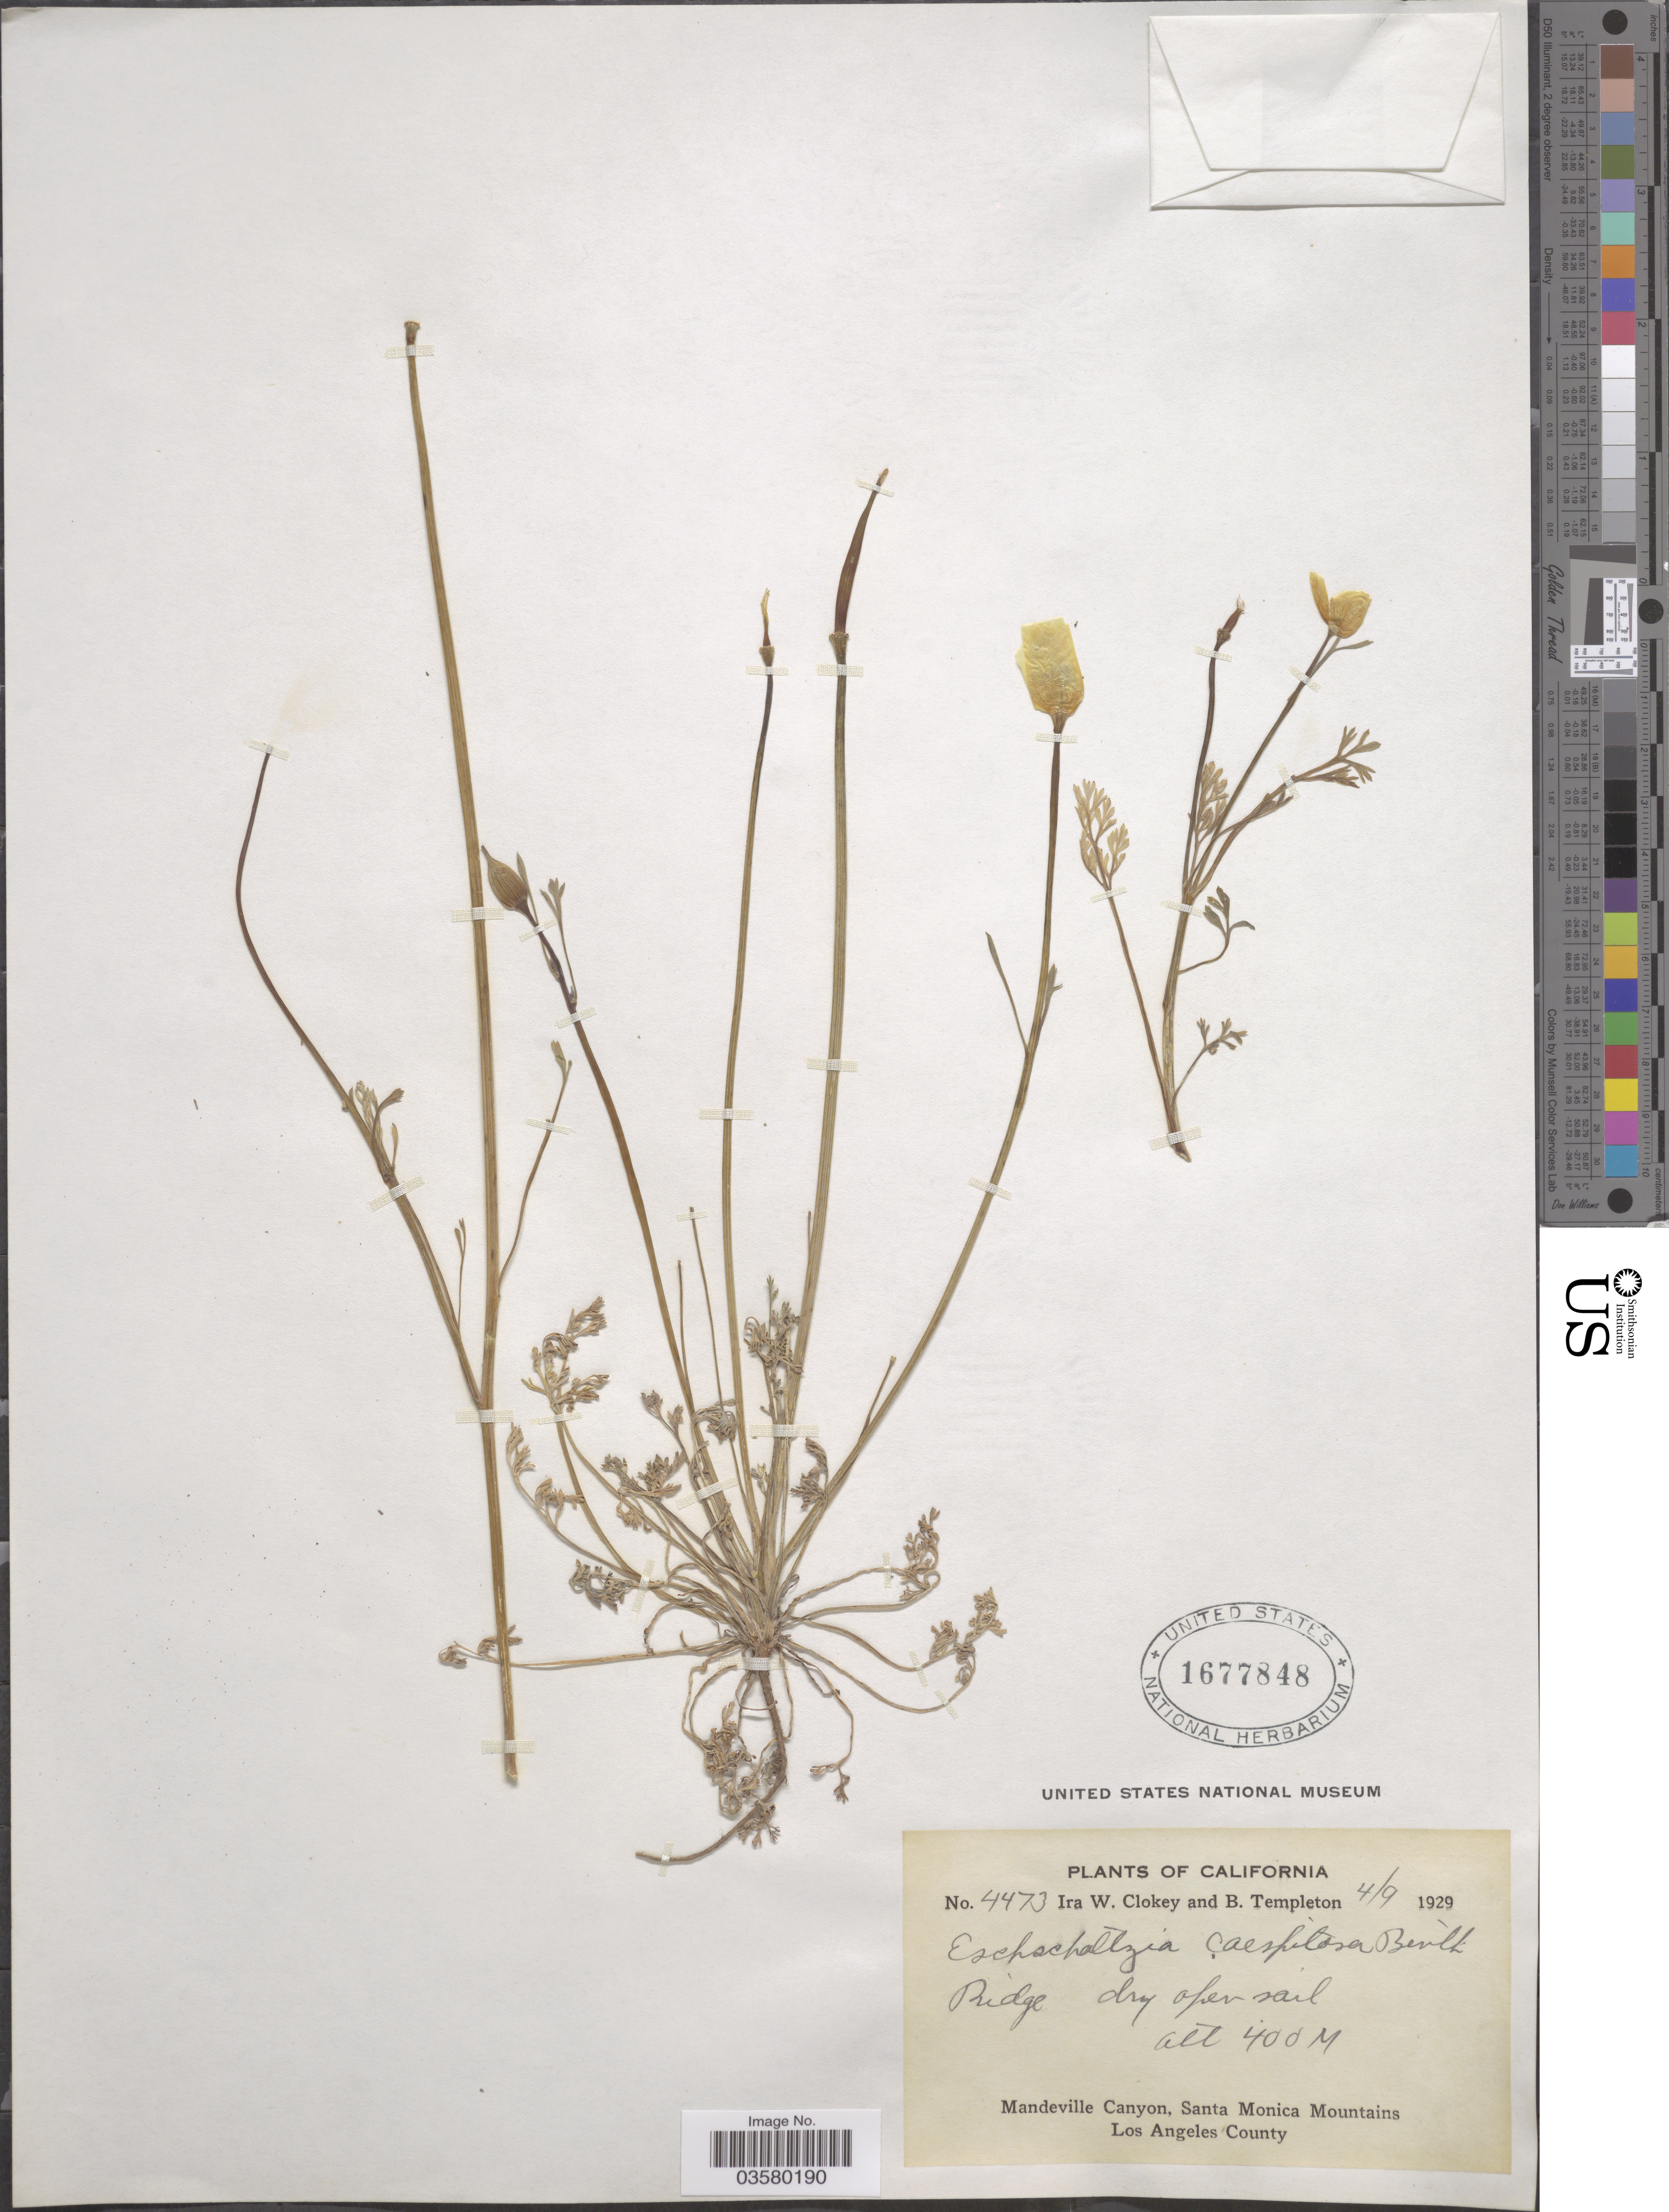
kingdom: Plantae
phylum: Tracheophyta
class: Magnoliopsida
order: Ranunculales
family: Papaveraceae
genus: Eschscholzia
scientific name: Eschscholzia caespitosa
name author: Benth.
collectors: I. W. Clokey & B. Templeton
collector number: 4473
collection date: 1929-09-04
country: United States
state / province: California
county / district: Los Angeles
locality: Mandeville Canyon, Santa Monica Mountains. Los Angeles County.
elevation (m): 400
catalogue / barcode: US 1677848